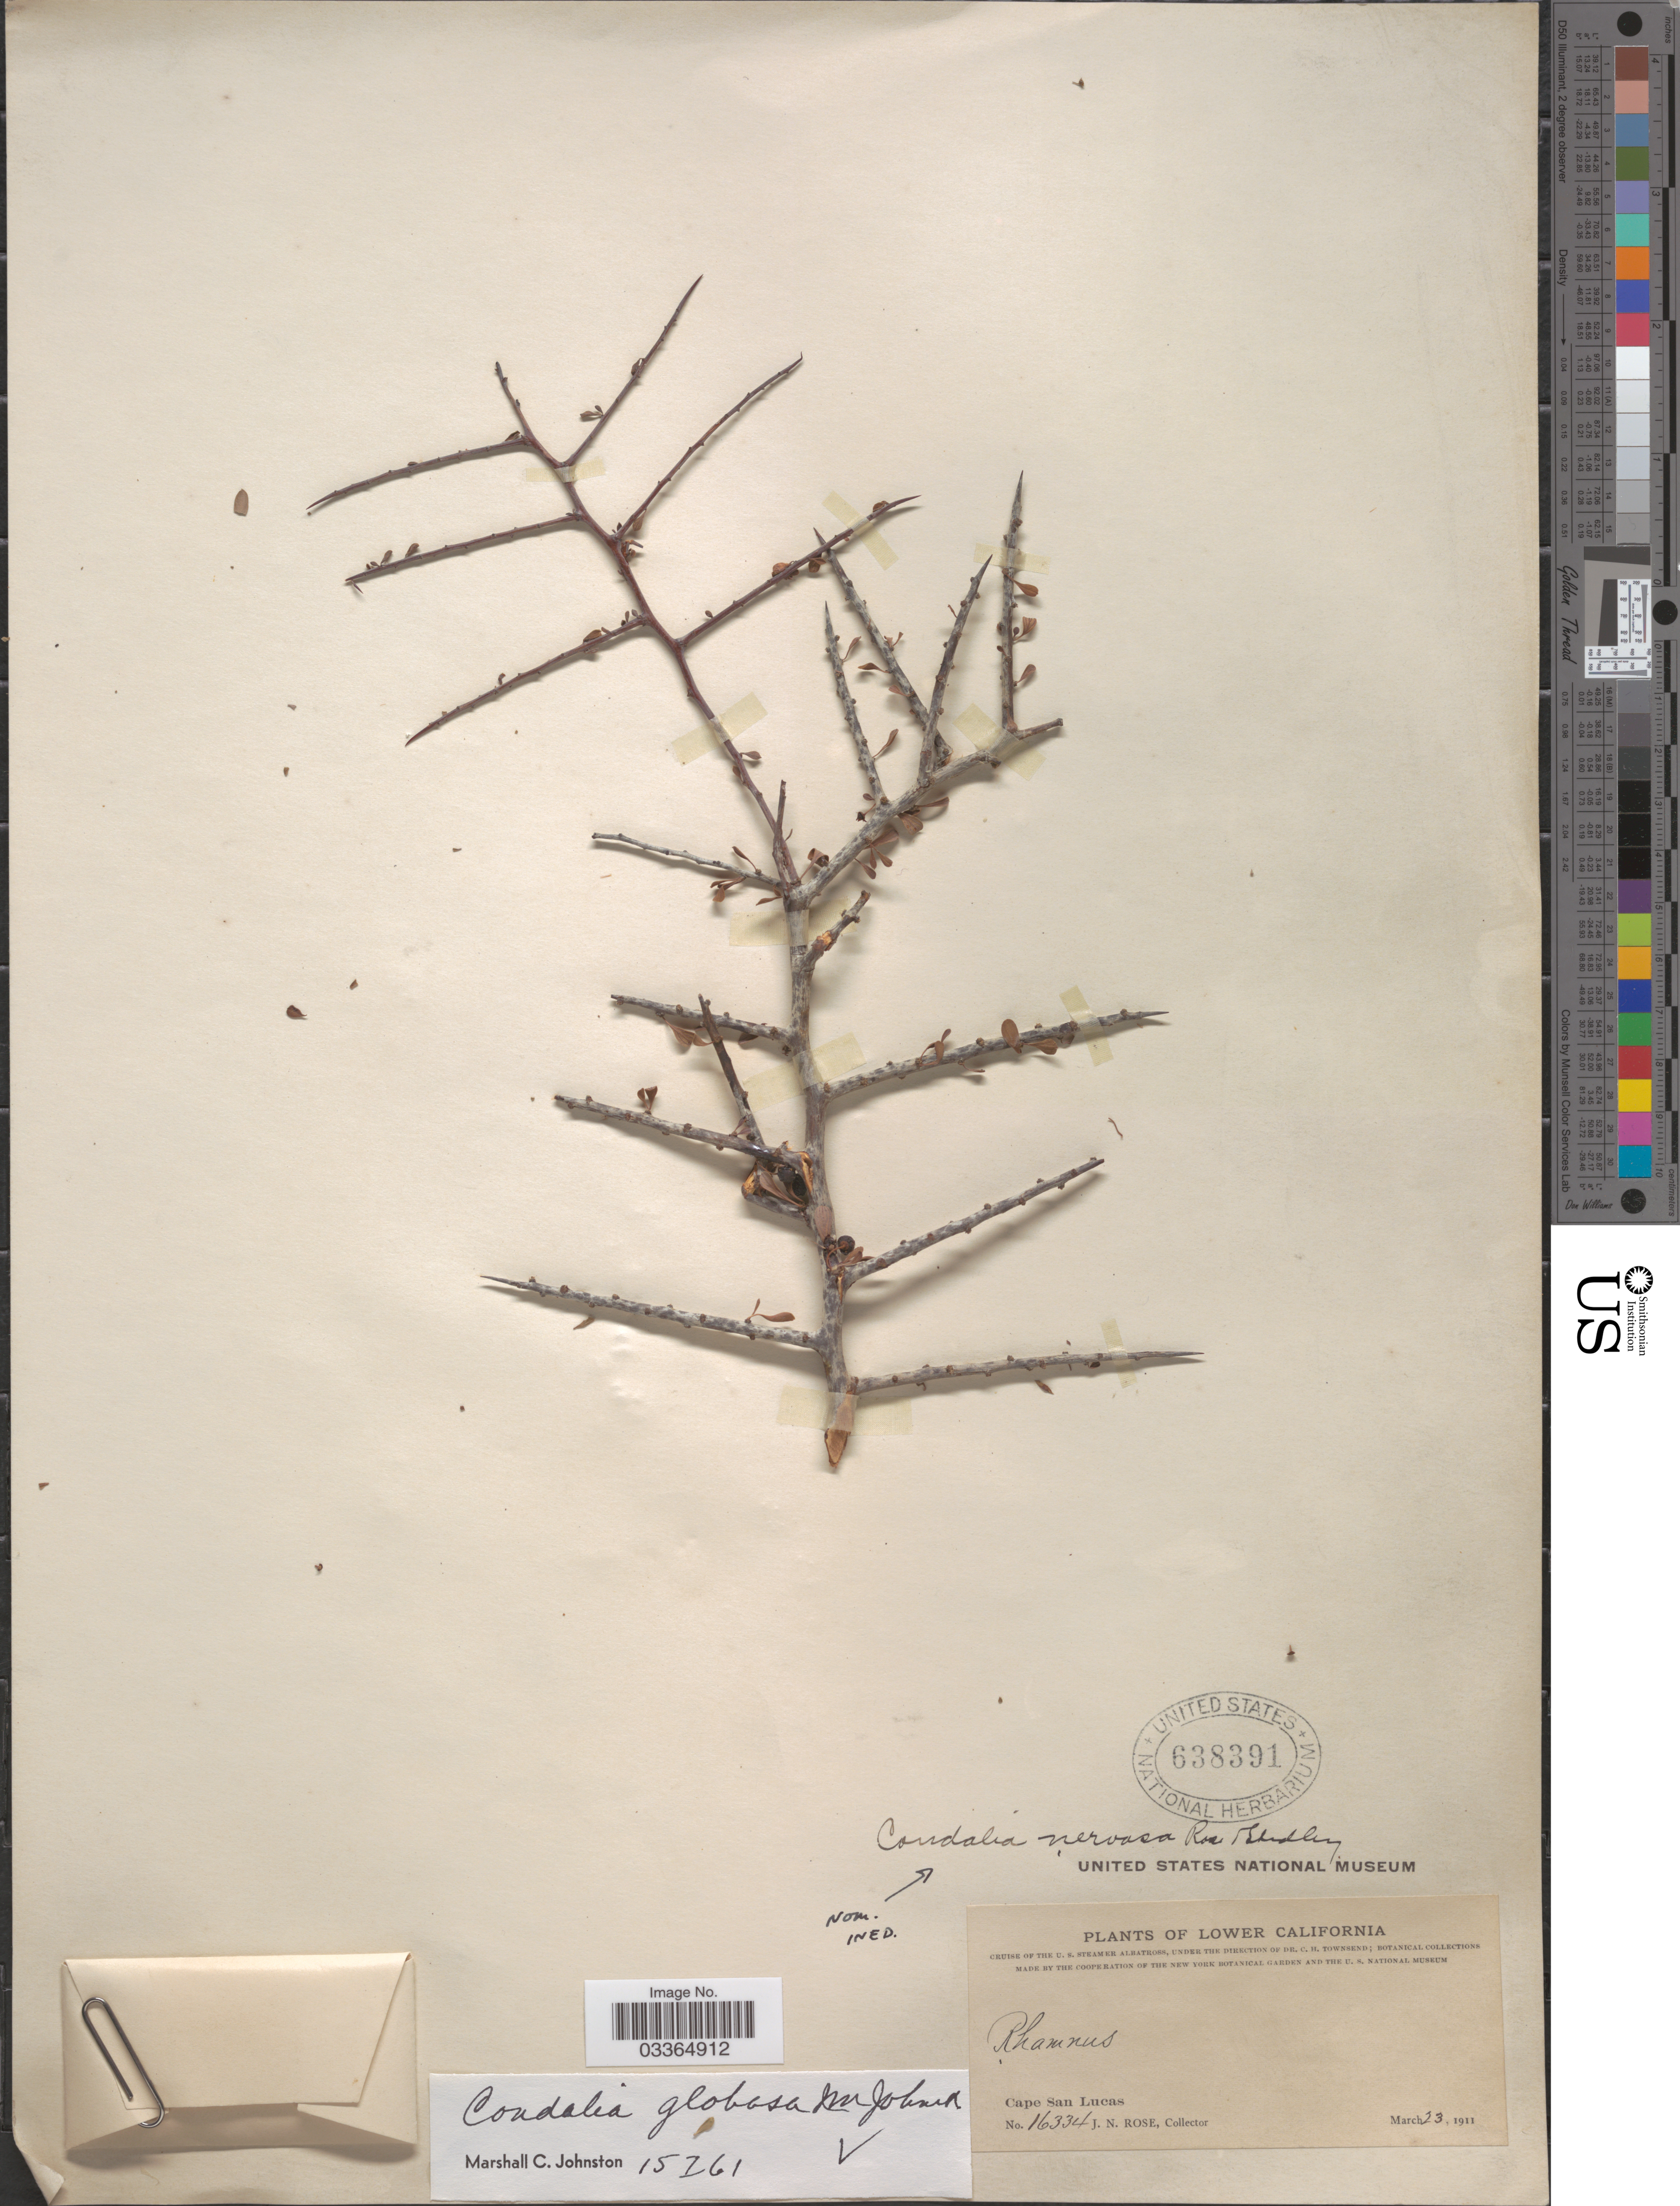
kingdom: Plantae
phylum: Tracheophyta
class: Magnoliopsida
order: Rosales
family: Rhamnaceae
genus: Condalia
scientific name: Condalia globosa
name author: I.M. Johnst.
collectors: J. N. Rose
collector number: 16334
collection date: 1911-03-23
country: Mexico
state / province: Baja California Sur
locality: Lower California. Cape San Lucas.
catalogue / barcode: US 638391